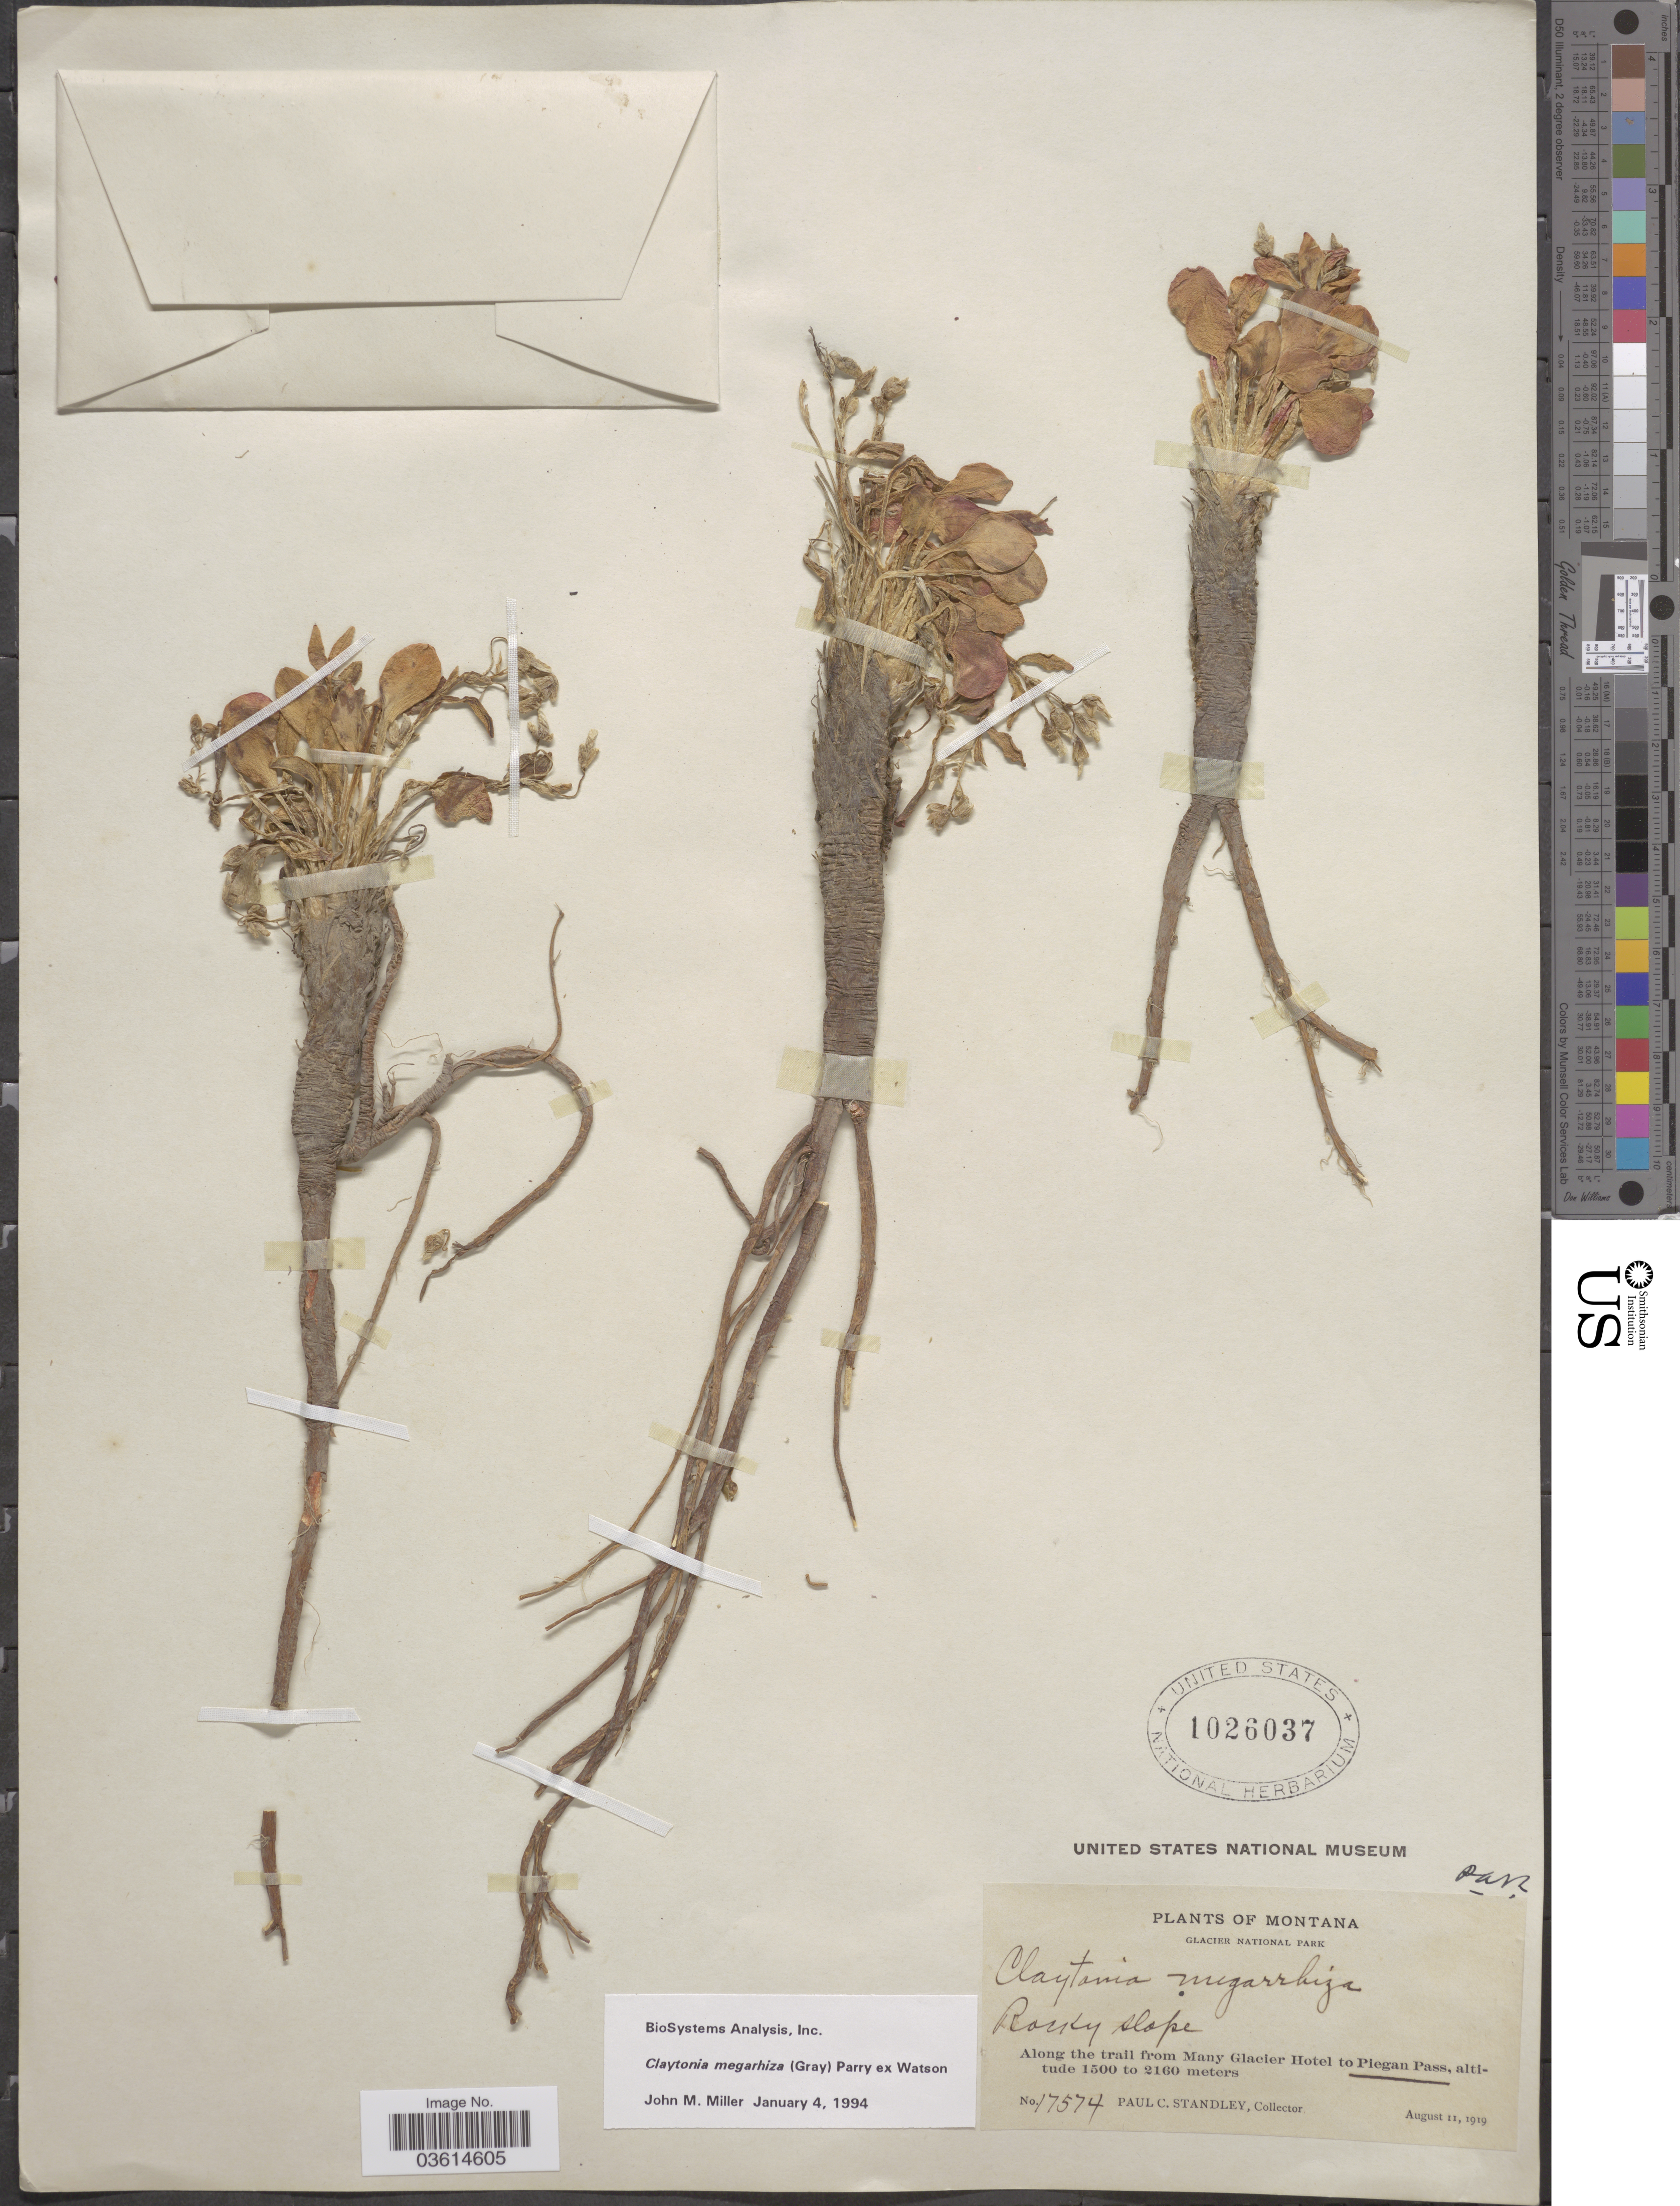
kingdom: Plantae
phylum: Tracheophyta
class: Magnoliopsida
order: Caryophyllales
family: Montiaceae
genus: Claytonia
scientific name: Claytonia megarhiza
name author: (A. Gray) Parry ex S. Watson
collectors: P. C. Standley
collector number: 17574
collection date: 1919-08-11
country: United States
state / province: Montana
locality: Glacier National Park. Along the trail from Many Glacier Hotel to Piegan Pass.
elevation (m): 1500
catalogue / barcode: US 1026037